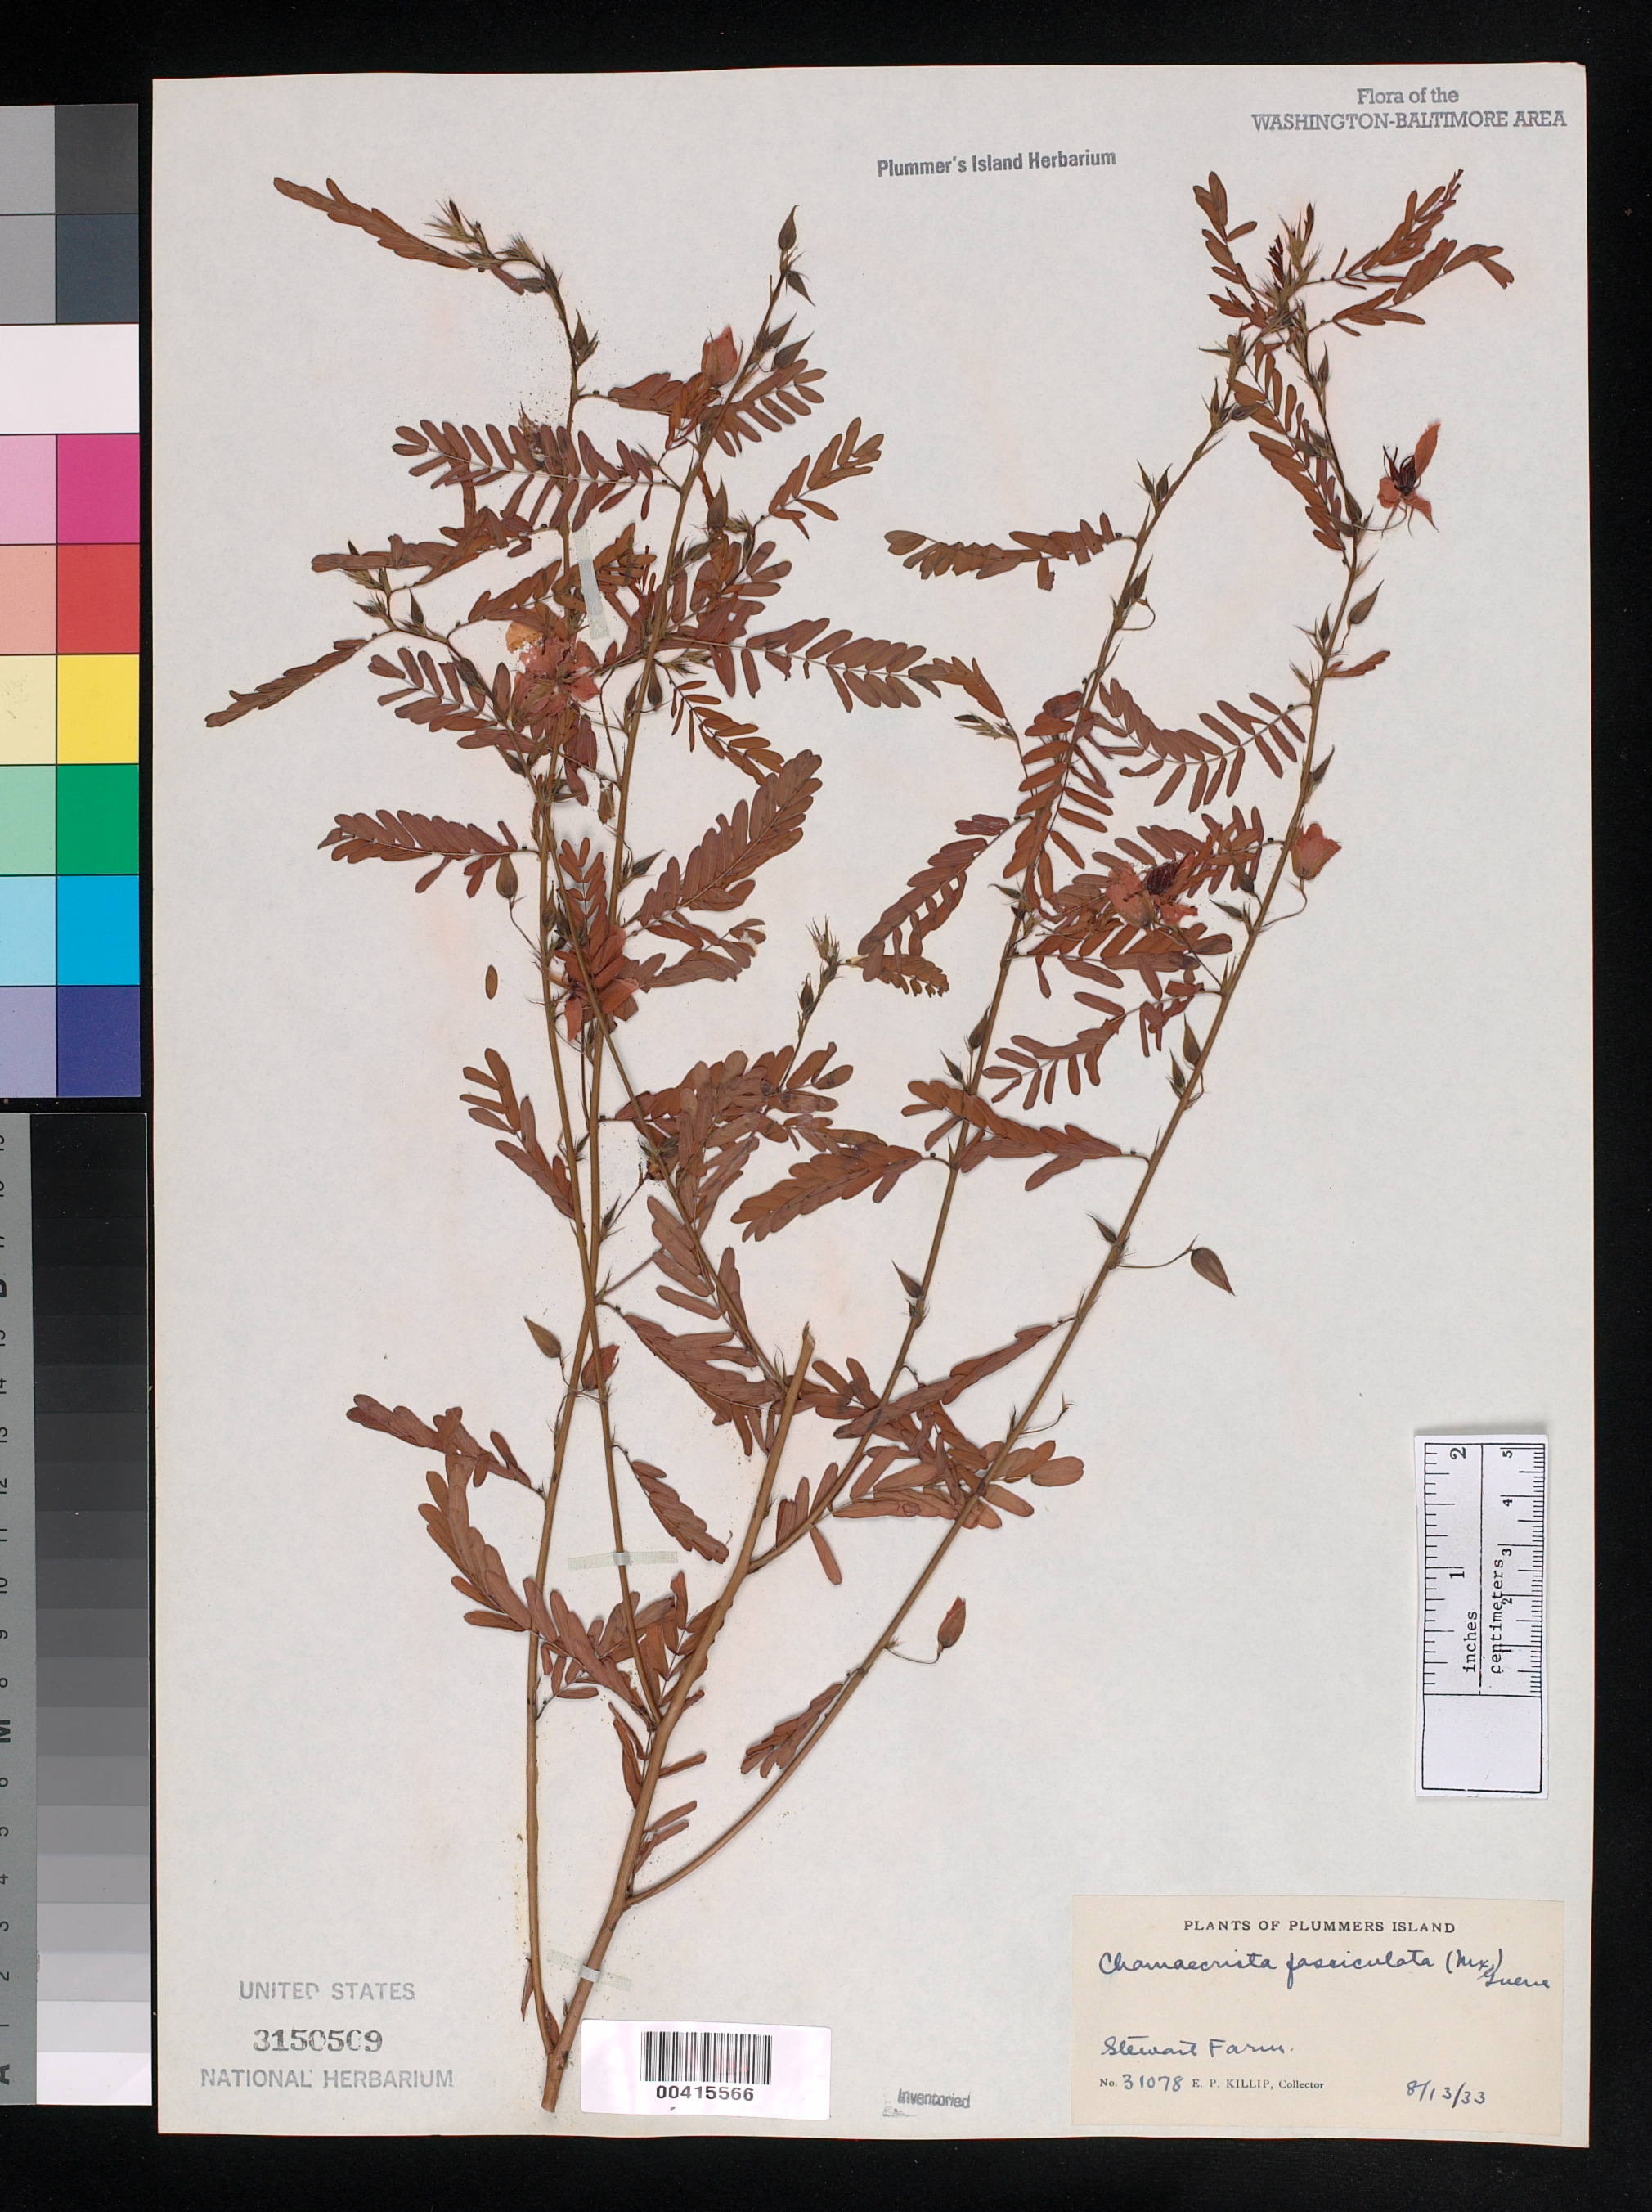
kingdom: Plantae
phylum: Tracheophyta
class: Magnoliopsida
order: Fabales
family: Fabaceae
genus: Chamaecrista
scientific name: Chamaecrista fasciculata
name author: (Michx.) Greene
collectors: E. P. Killip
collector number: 31078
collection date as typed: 13 Aug 1933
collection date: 1933-08-13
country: United States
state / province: Maryland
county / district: Montgomery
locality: Plummer's Island; mainland, Stewart Farm Plummers Island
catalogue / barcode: US 3150509